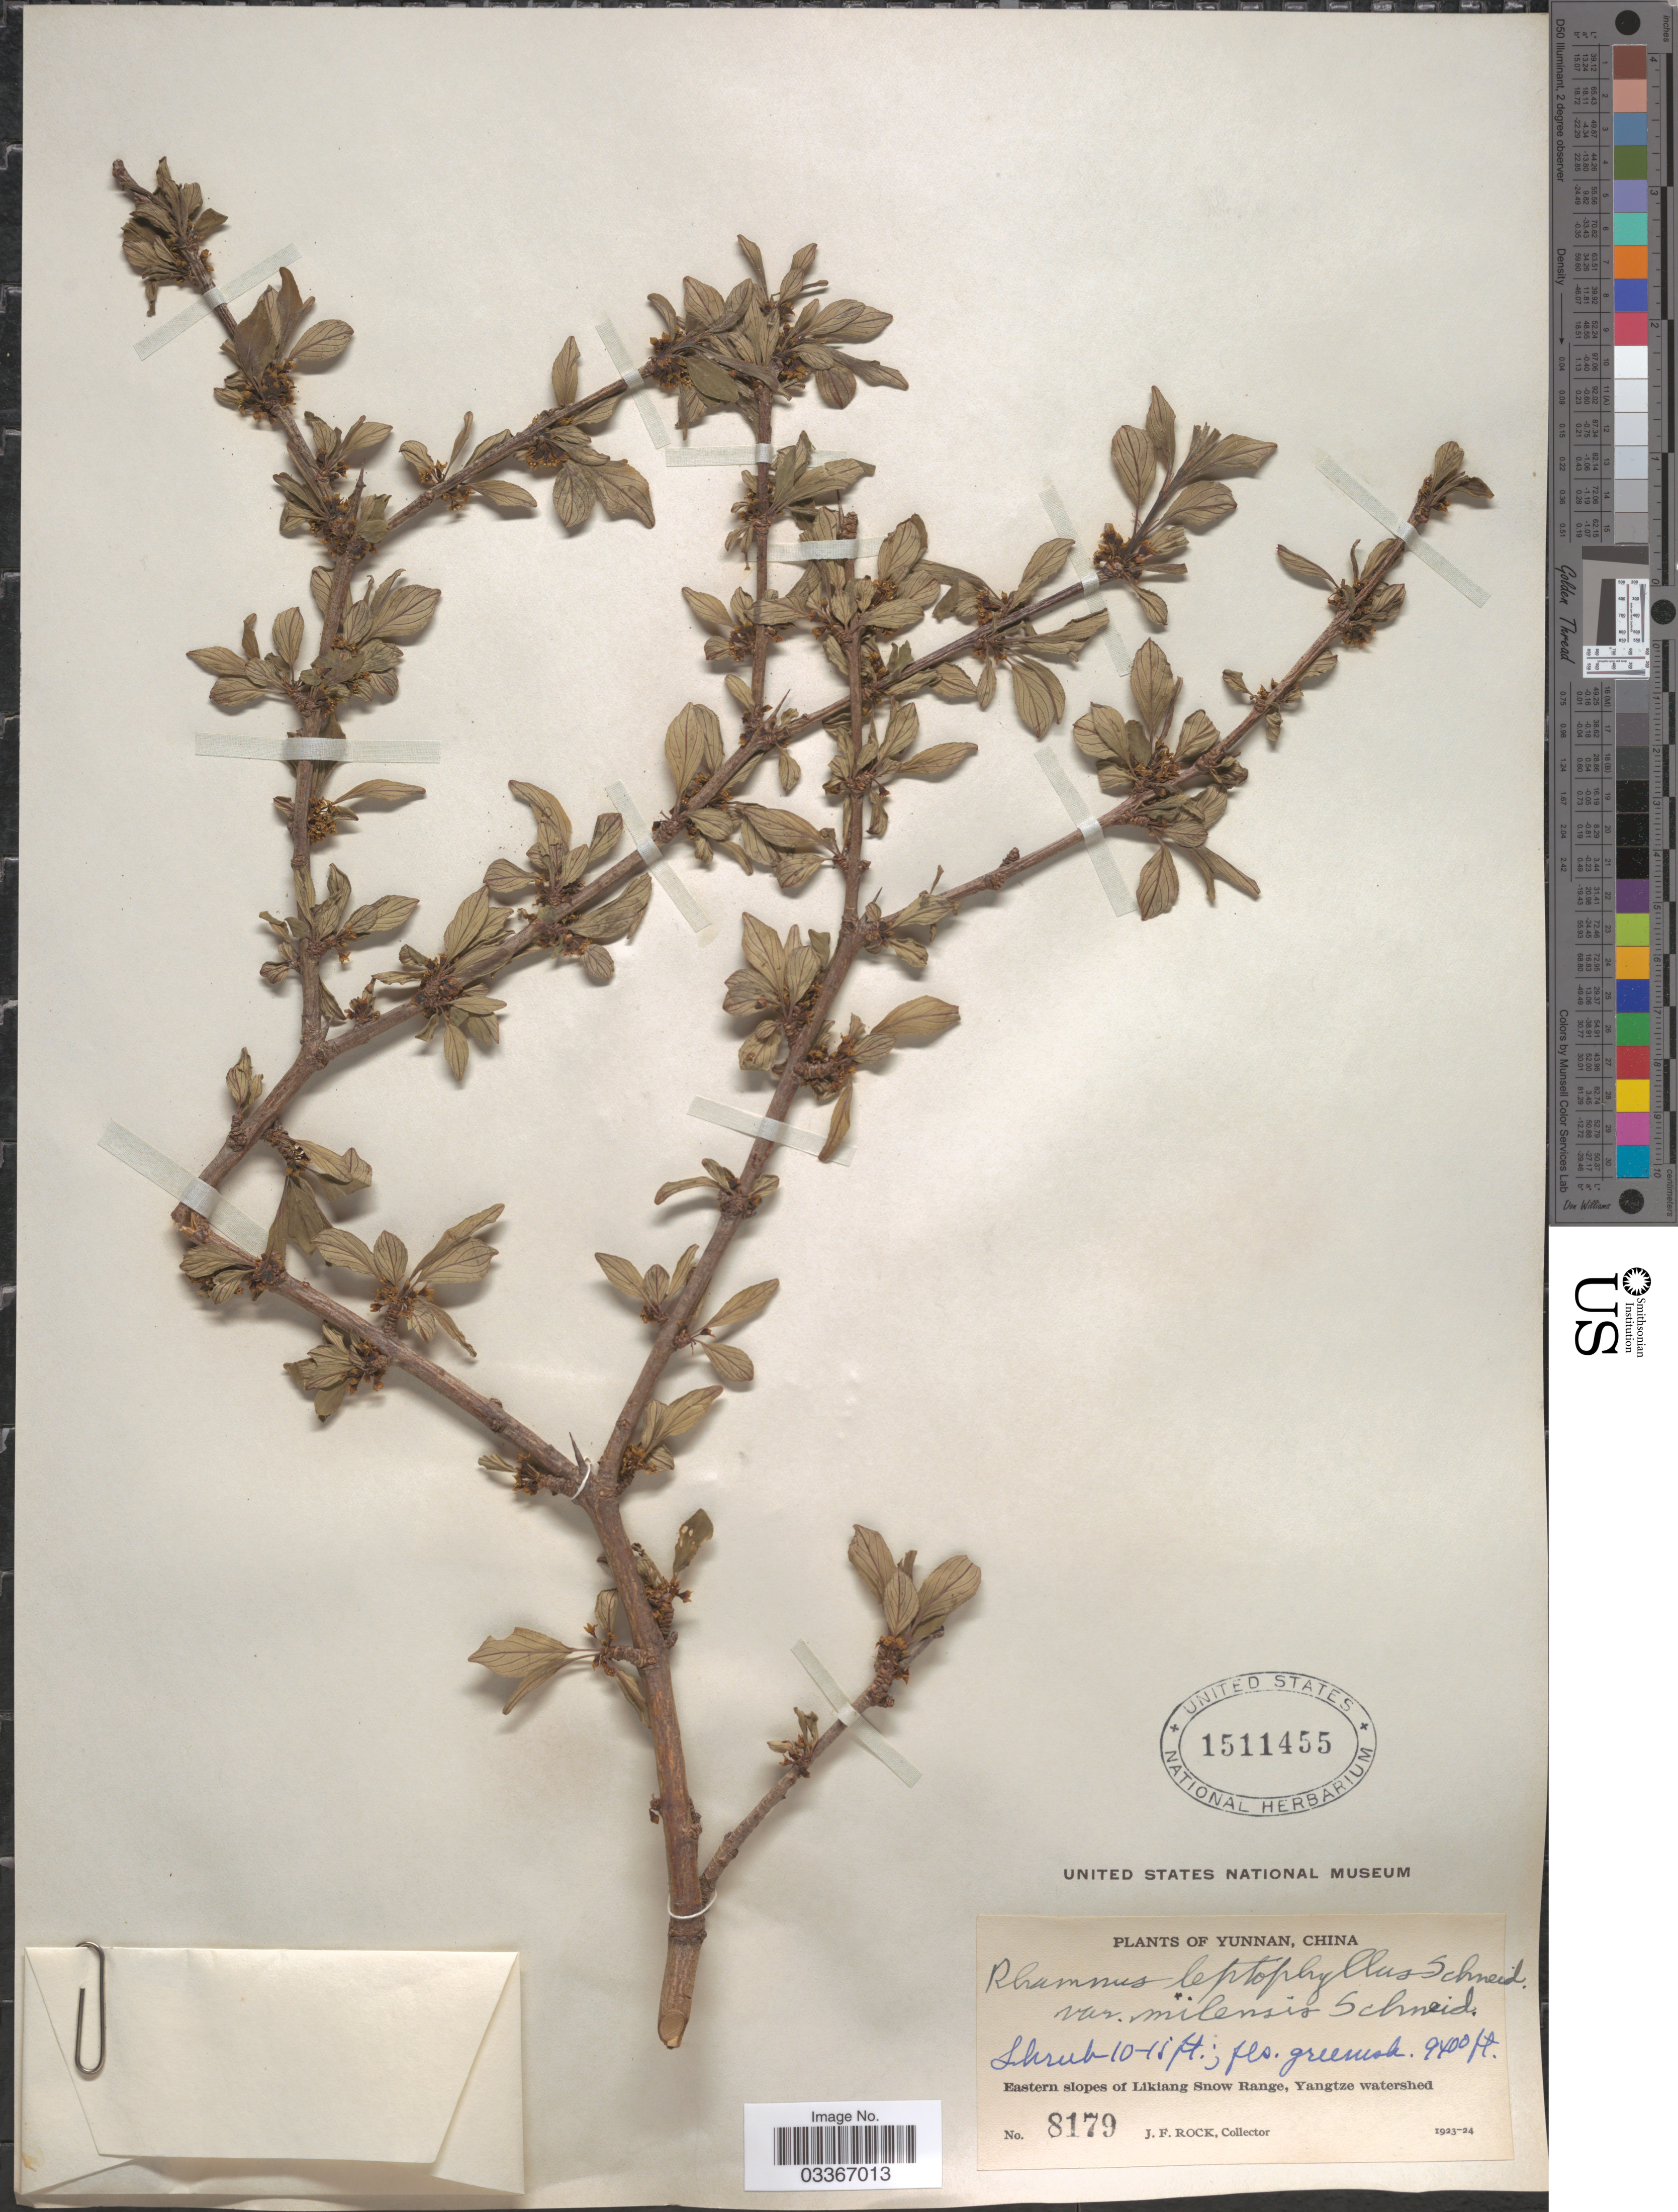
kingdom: Plantae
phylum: Tracheophyta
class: Magnoliopsida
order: Rosales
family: Rhamnaceae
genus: Rhamnus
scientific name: Rhamnus leptophylla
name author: C.K. Schneid.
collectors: J. Rock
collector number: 8179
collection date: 1923/1924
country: China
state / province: Yunnan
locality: Eastern slopes of the Likiang Snow Range, Yangtze watershed.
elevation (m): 2865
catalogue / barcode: US 1511455